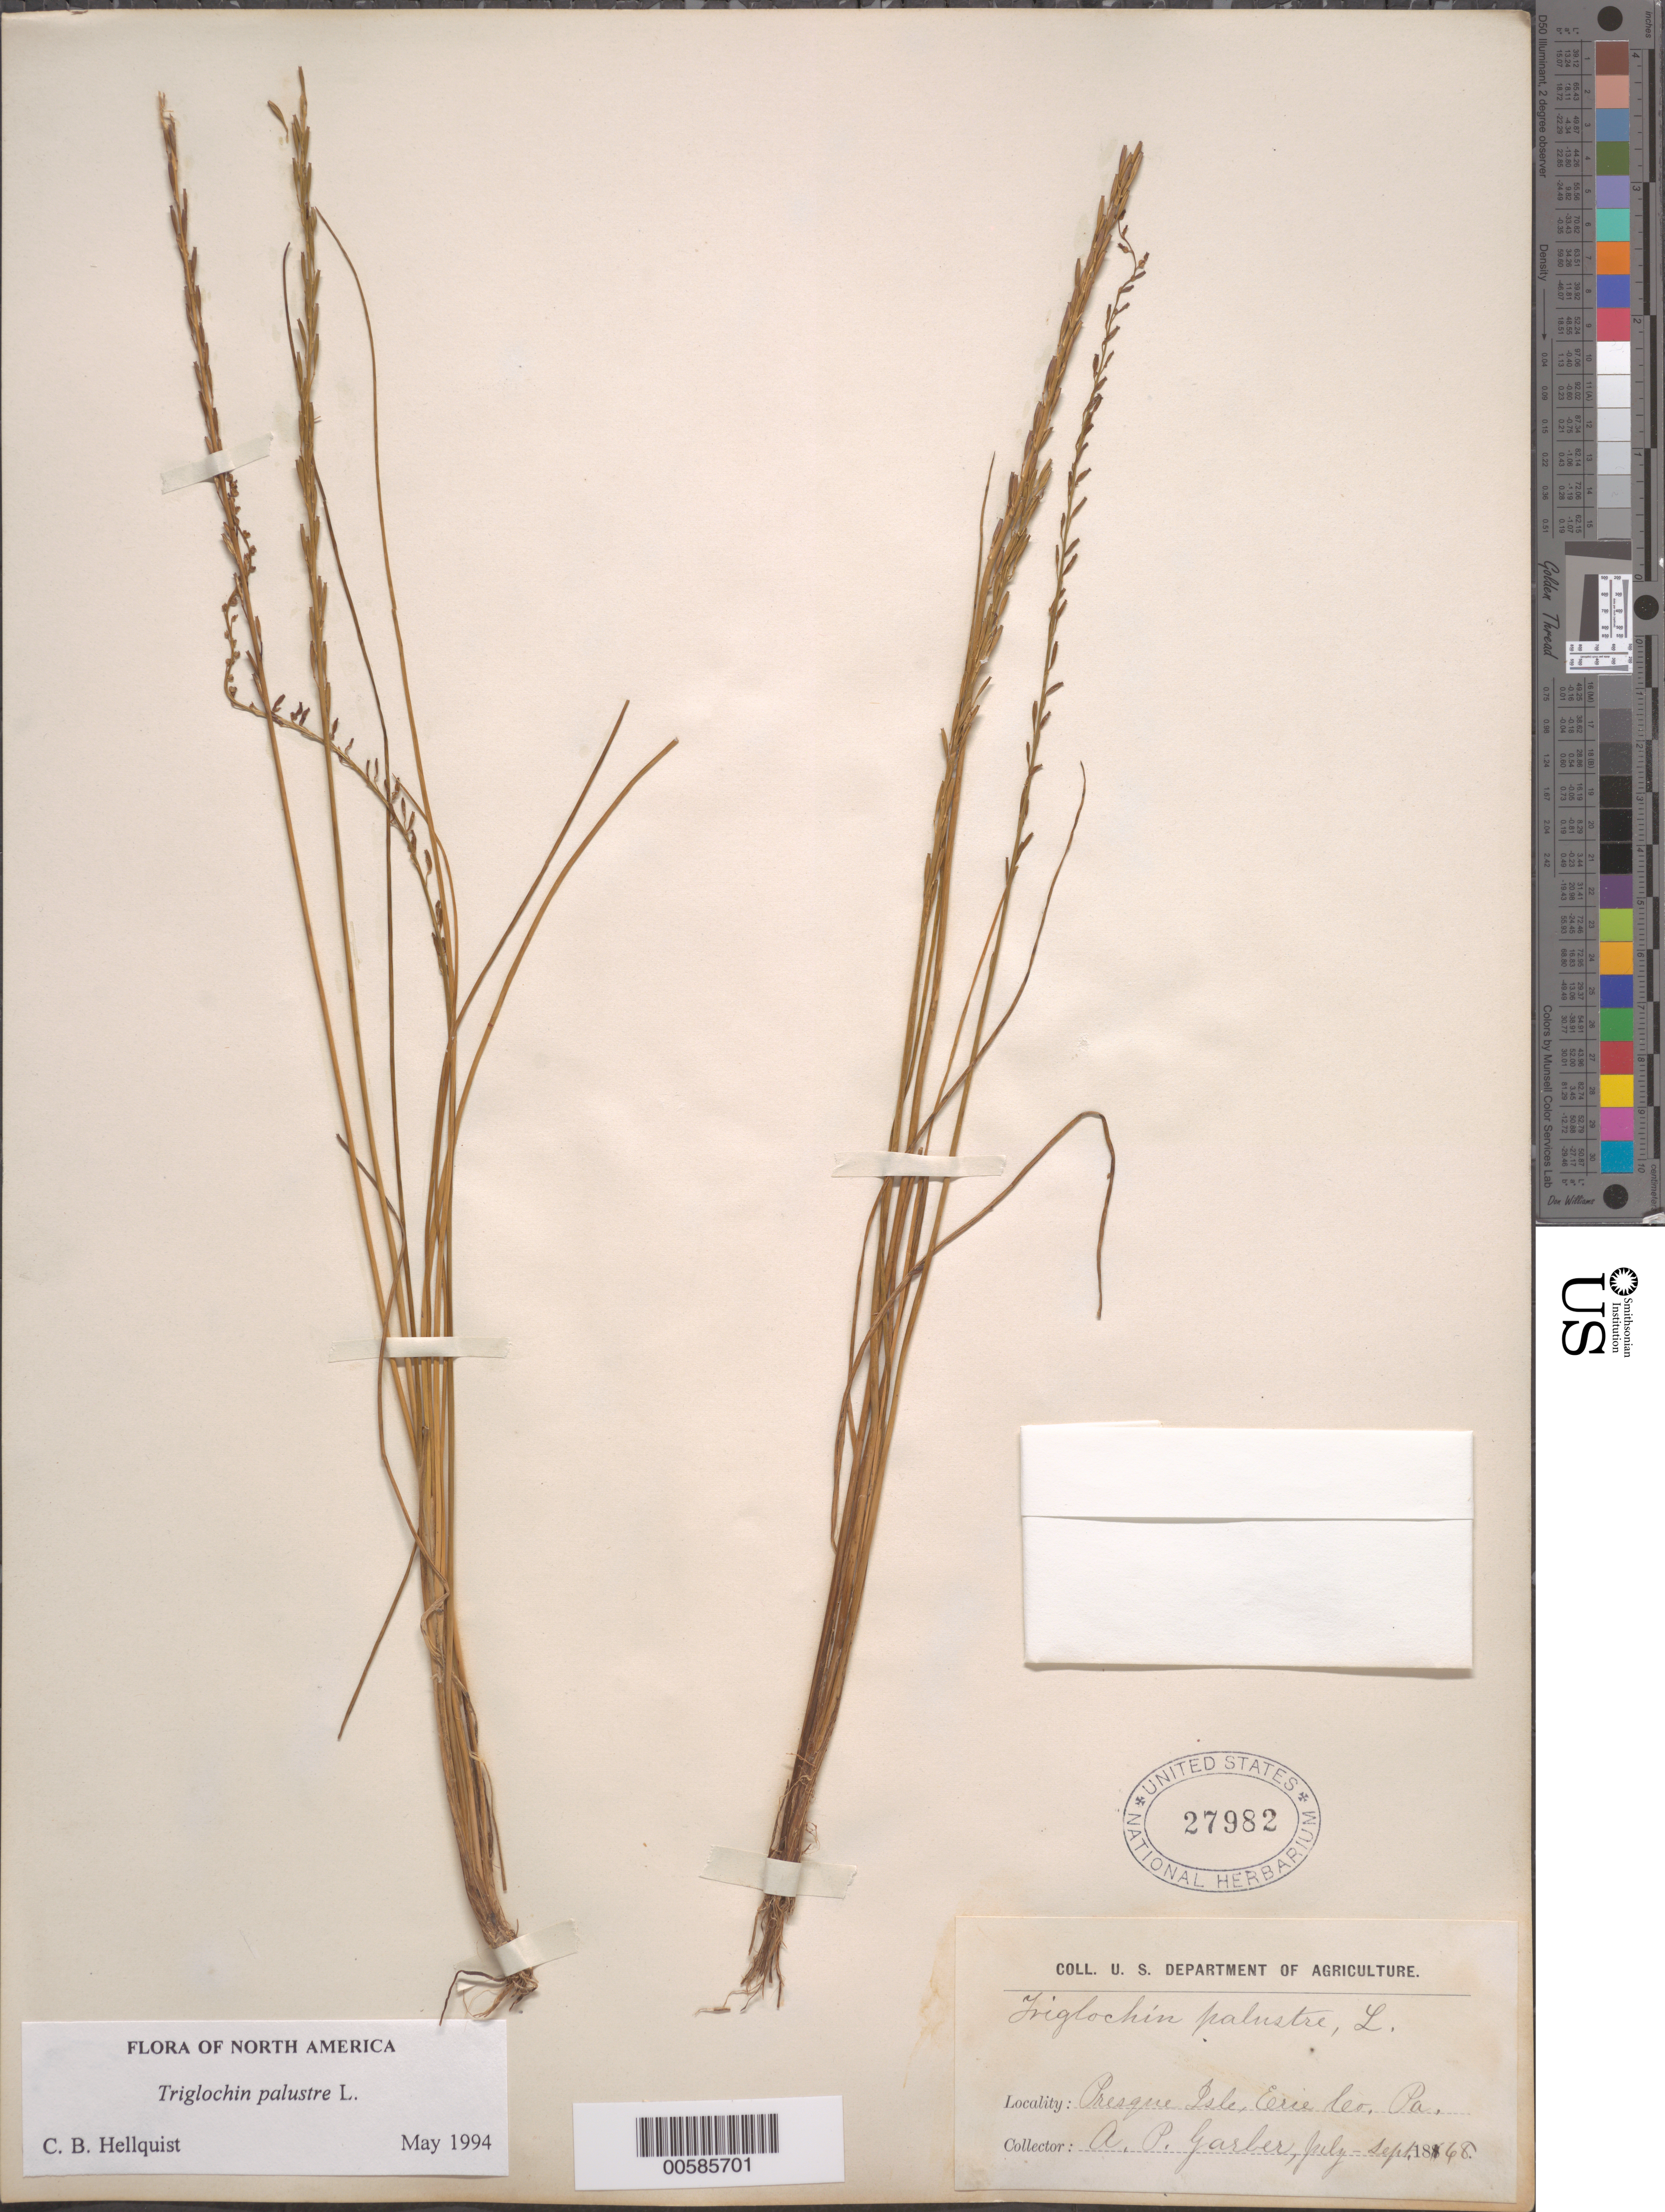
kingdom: Plantae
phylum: Tracheophyta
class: Liliopsida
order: Alismatales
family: Juncaginaceae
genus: Triglochin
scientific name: Triglochin palustris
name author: L.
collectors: A. P. Garber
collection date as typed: Jul 1868 to -- Sep 1868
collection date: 1868-07/1868-09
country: United States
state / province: Pennsylvania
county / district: Erie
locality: Presqui Isle. [Presque Isle]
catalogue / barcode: US 27982